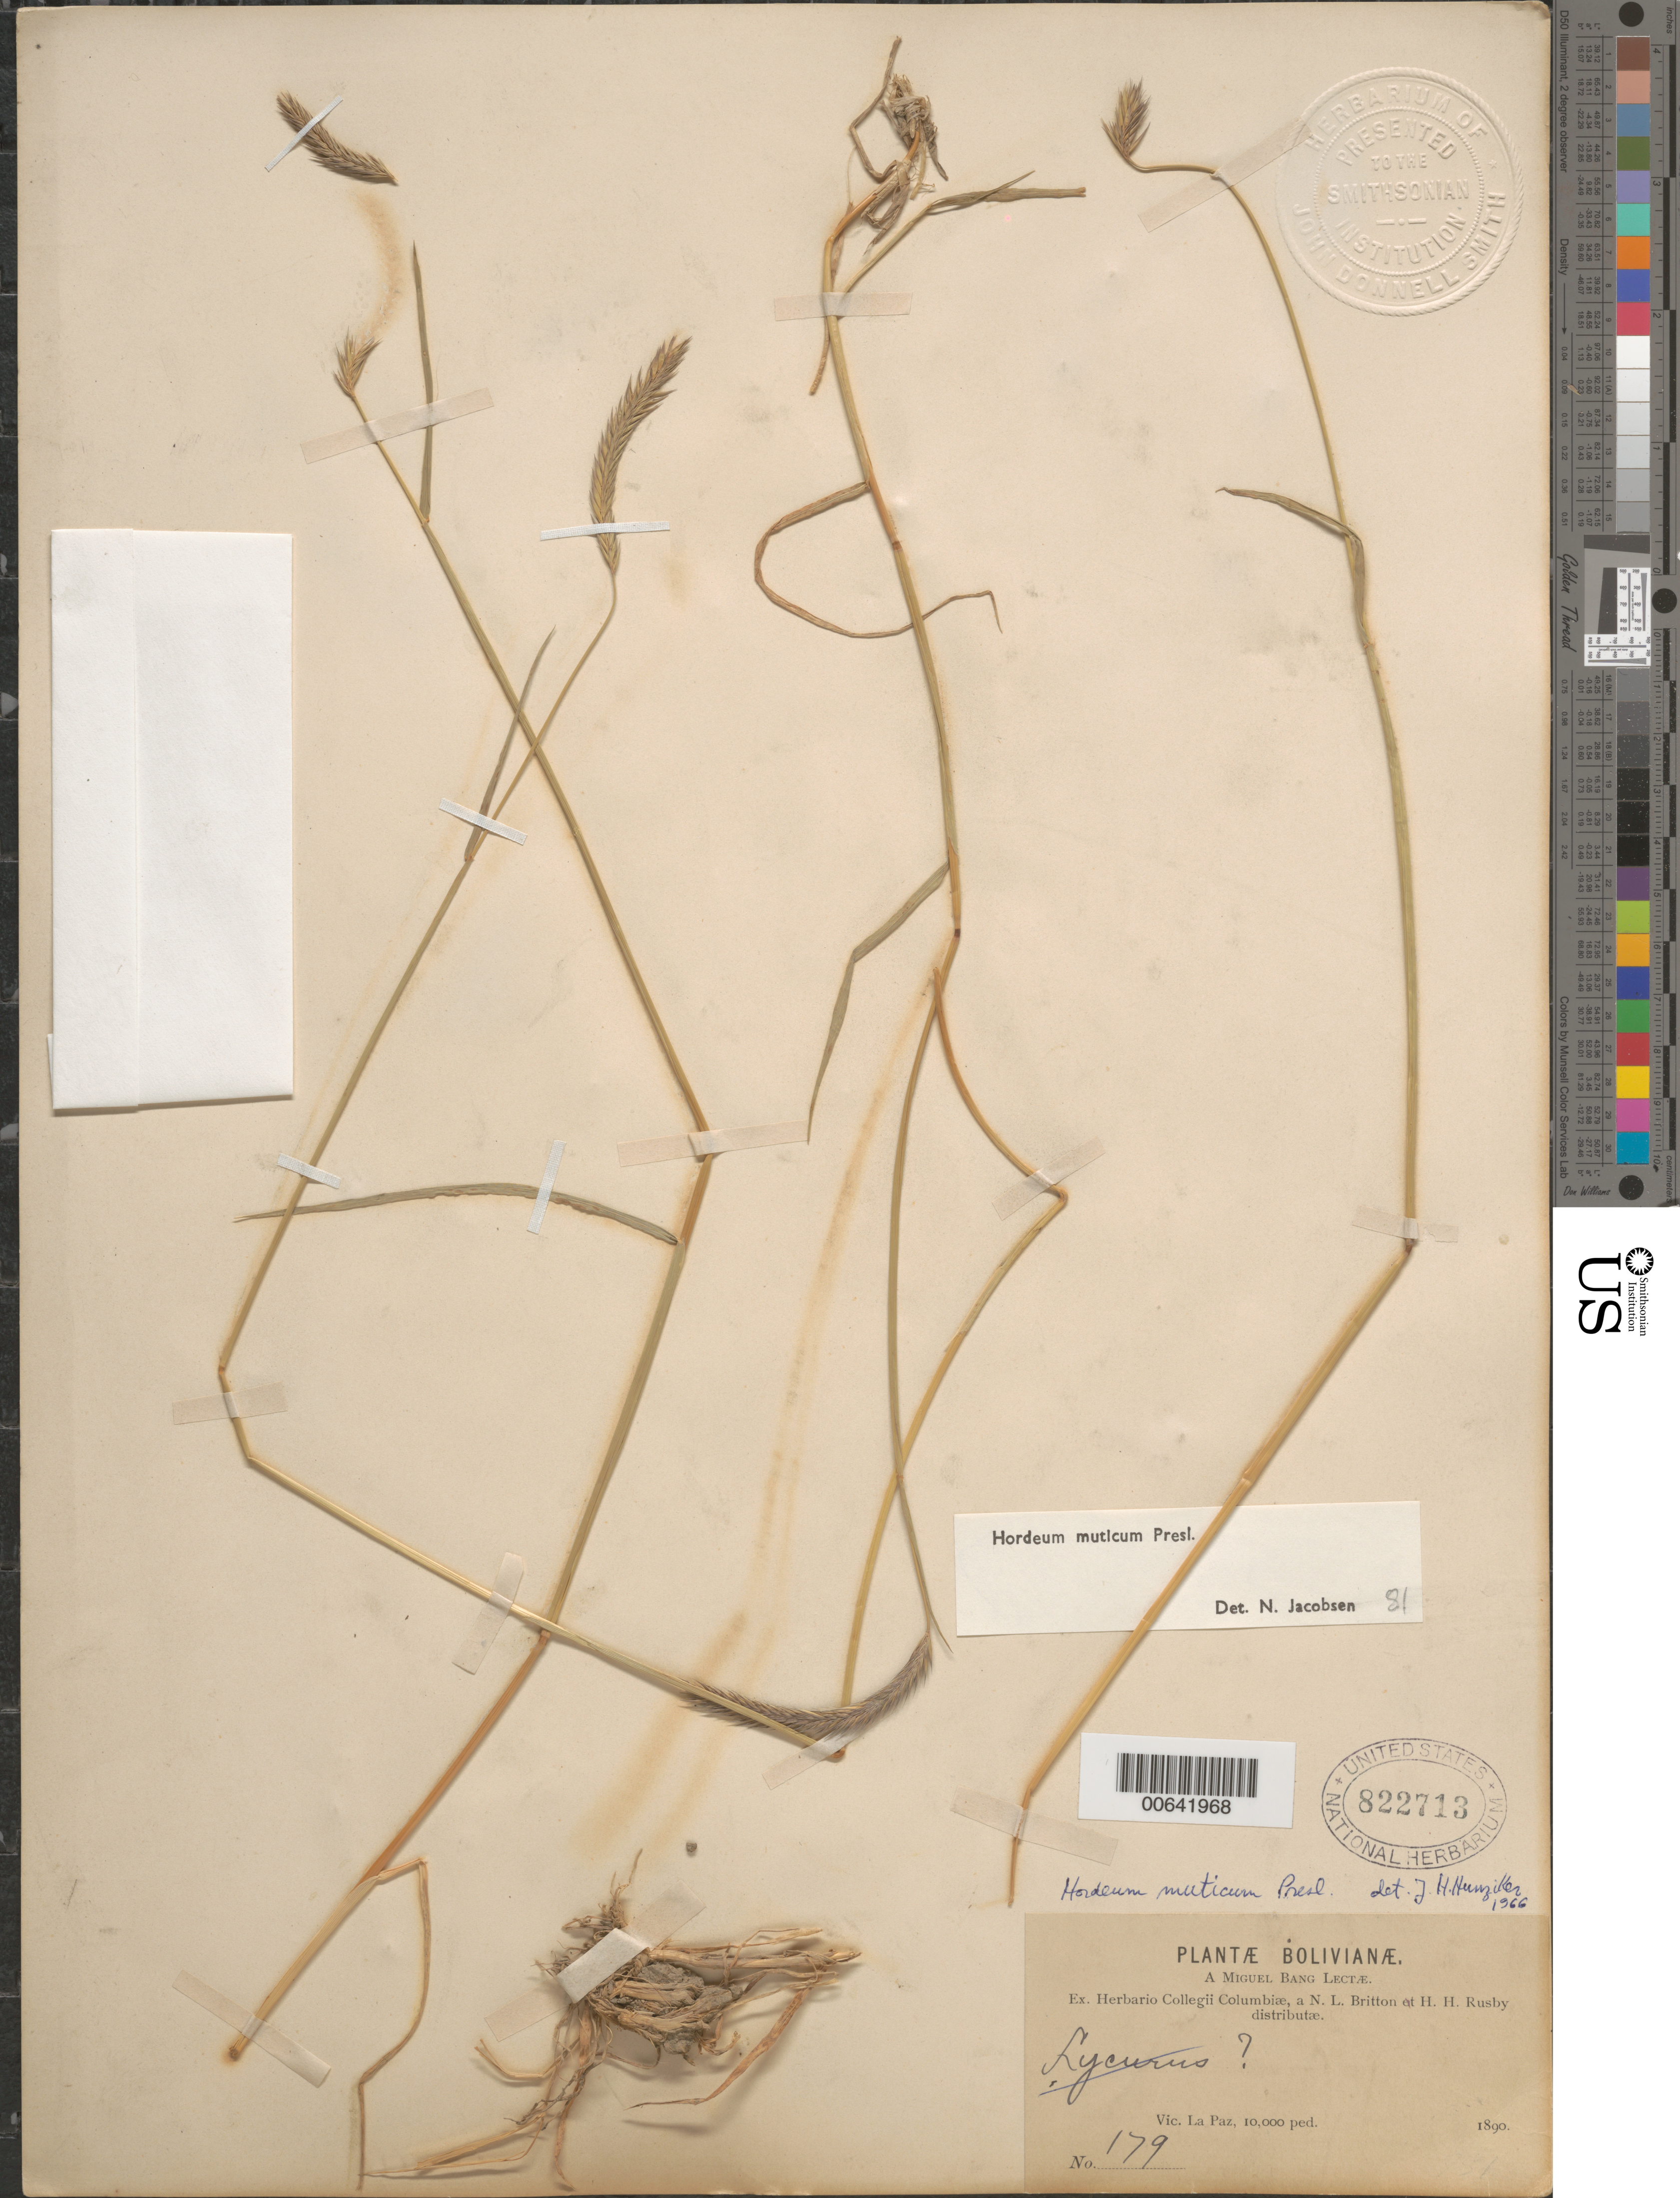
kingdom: Plantae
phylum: Tracheophyta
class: Liliopsida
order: Poales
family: Poaceae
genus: Hordeum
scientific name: Hordeum muticum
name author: J. Presl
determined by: Jacobsen, N. H. G.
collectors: M. Bang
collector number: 179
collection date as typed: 1890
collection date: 1890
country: Bolivia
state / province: La Paz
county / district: Murillo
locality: Vic. de La Paz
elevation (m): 3048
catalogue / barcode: US 822713